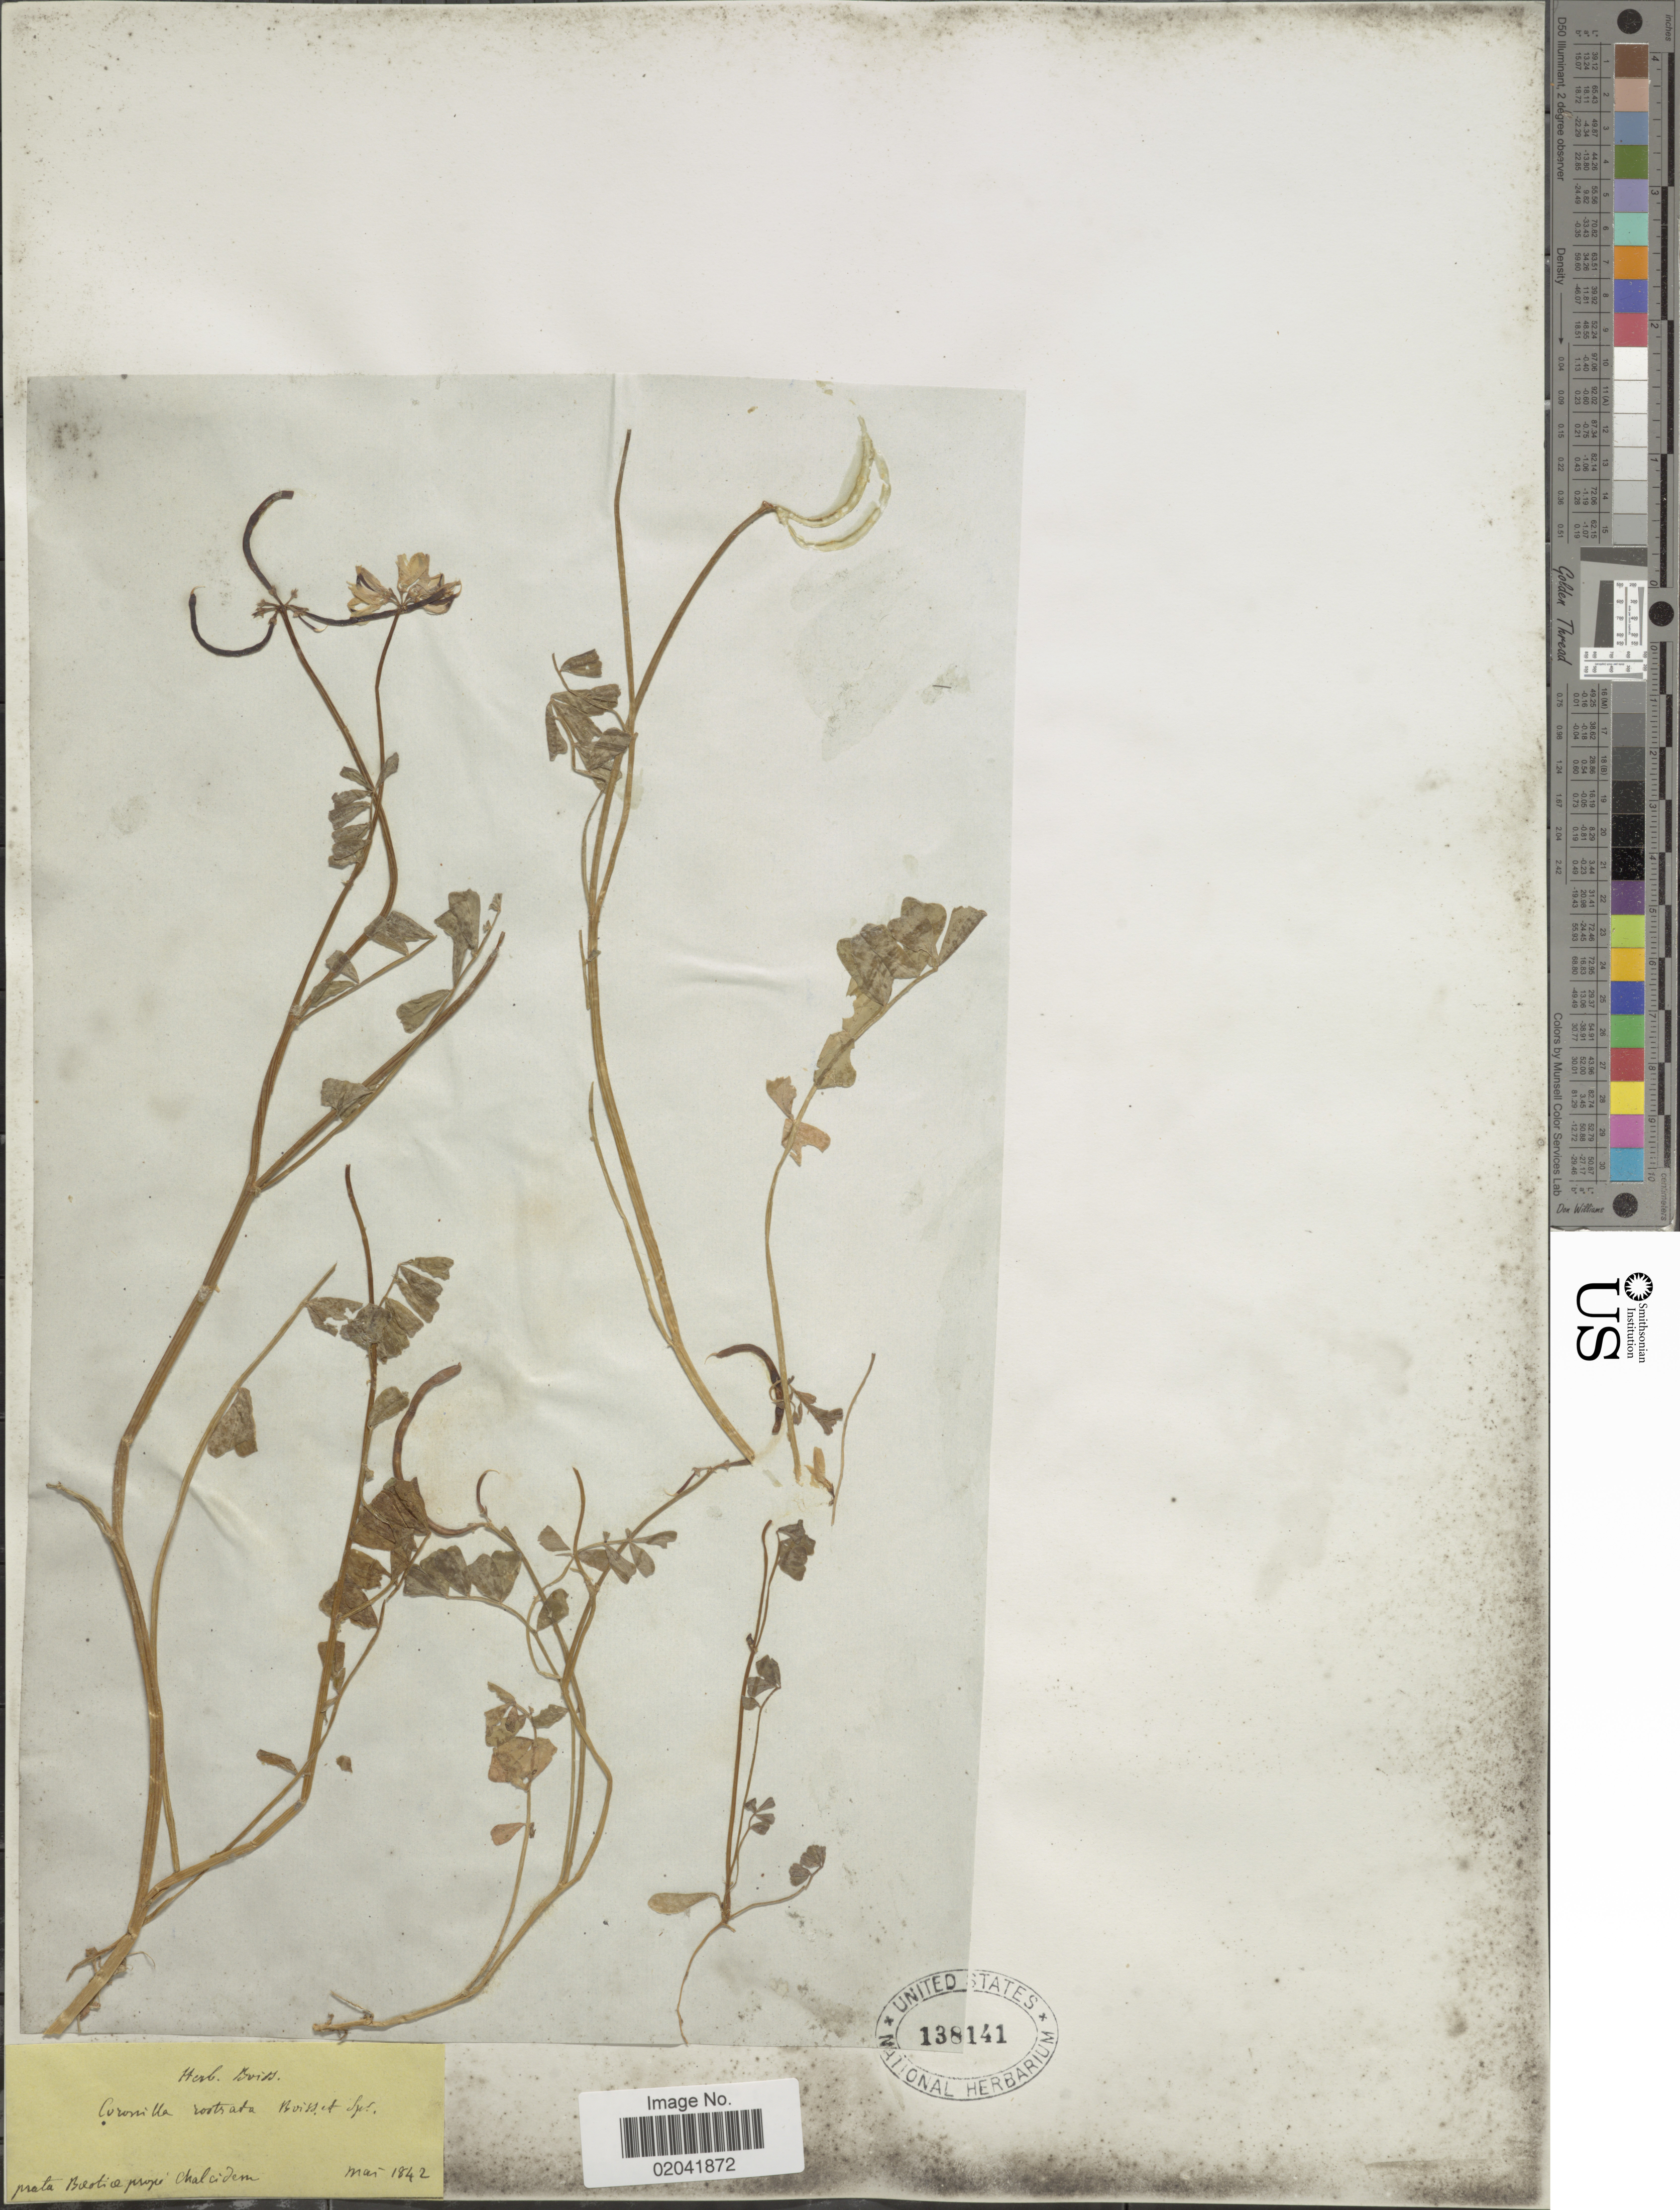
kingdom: Plantae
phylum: Tracheophyta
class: Magnoliopsida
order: Fabales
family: Fabaceae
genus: Coronilla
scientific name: Coronilla rostrata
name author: Boiss. & Spruner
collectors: ex herb. E. Boissier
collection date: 1842-05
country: Spain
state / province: Andalucía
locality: prata Boeotia prope Chalcidem (Boeotia to Chalcis)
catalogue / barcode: US 138141